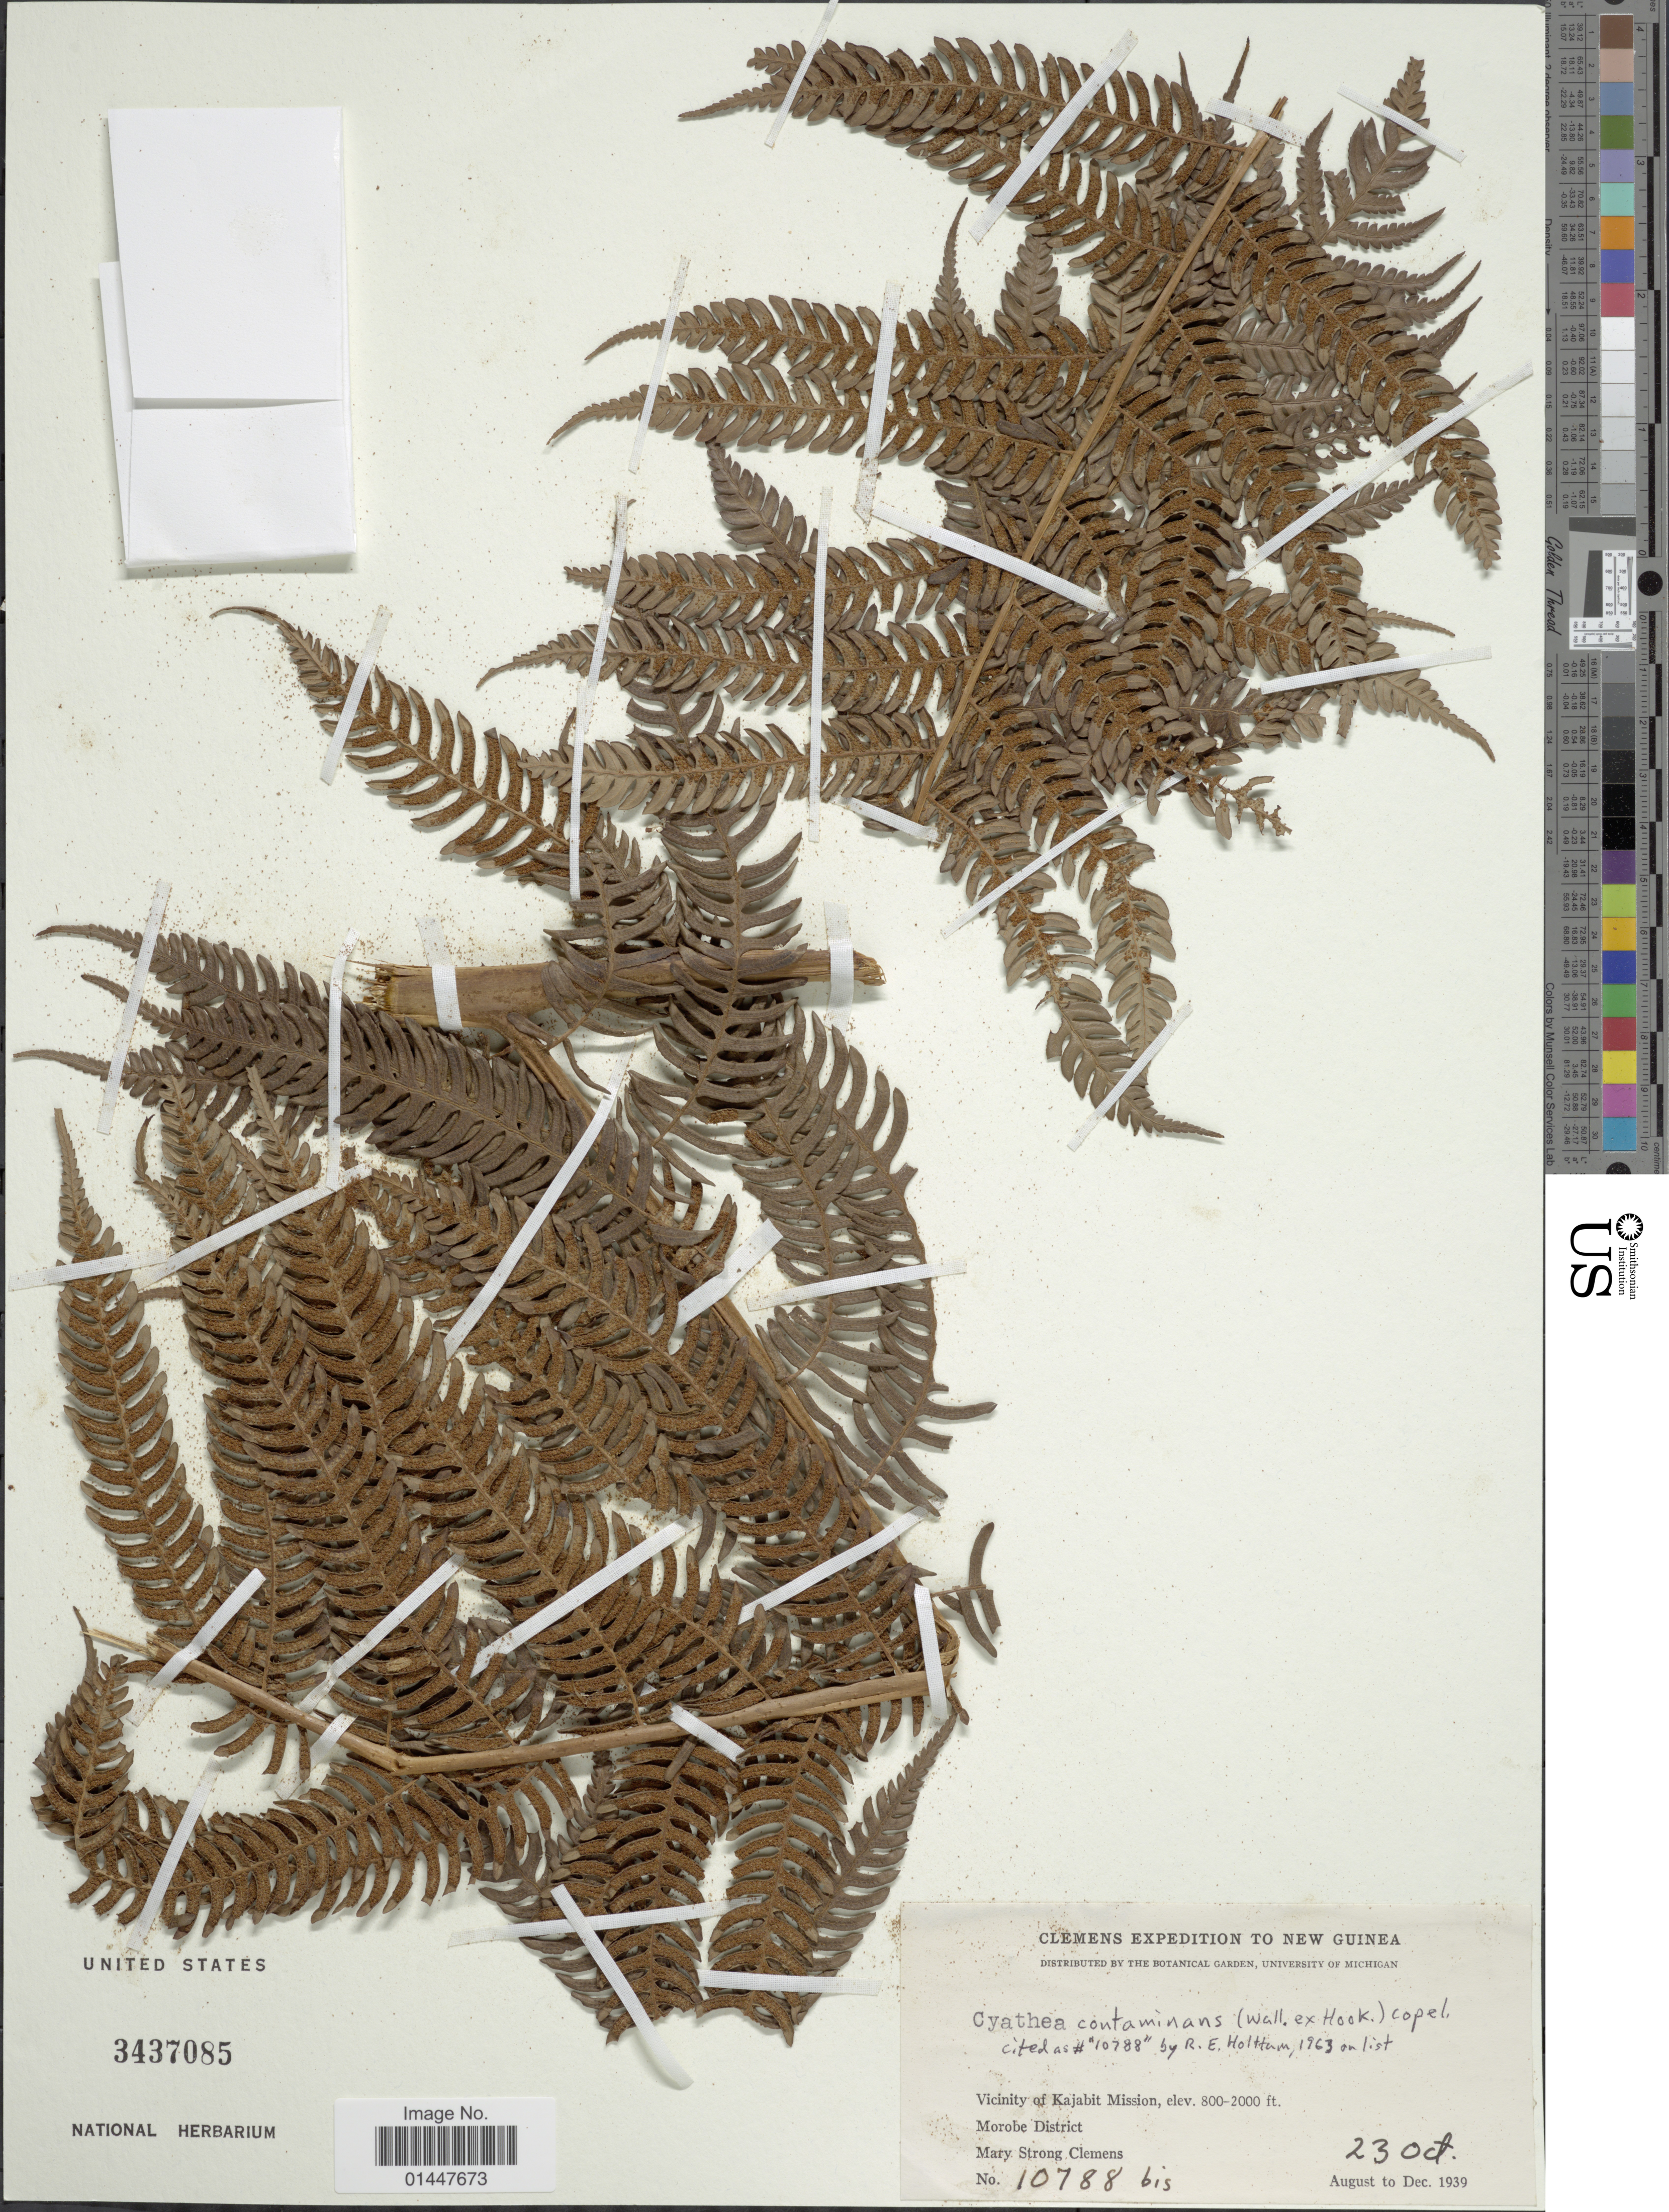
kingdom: Plantae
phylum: Tracheophyta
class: Polypodiopsida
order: Cyatheales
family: Cyatheaceae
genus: Sphaeropteris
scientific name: Sphaeropteris glauca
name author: (Blume) R.M. Tryon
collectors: M. S. Clemens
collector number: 10788 bis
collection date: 1939-10-23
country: Papua New Guinea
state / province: Morobe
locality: New Guinea. Vicinity of Kajabit Mission. Morobe District.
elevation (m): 244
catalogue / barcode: US 3437085